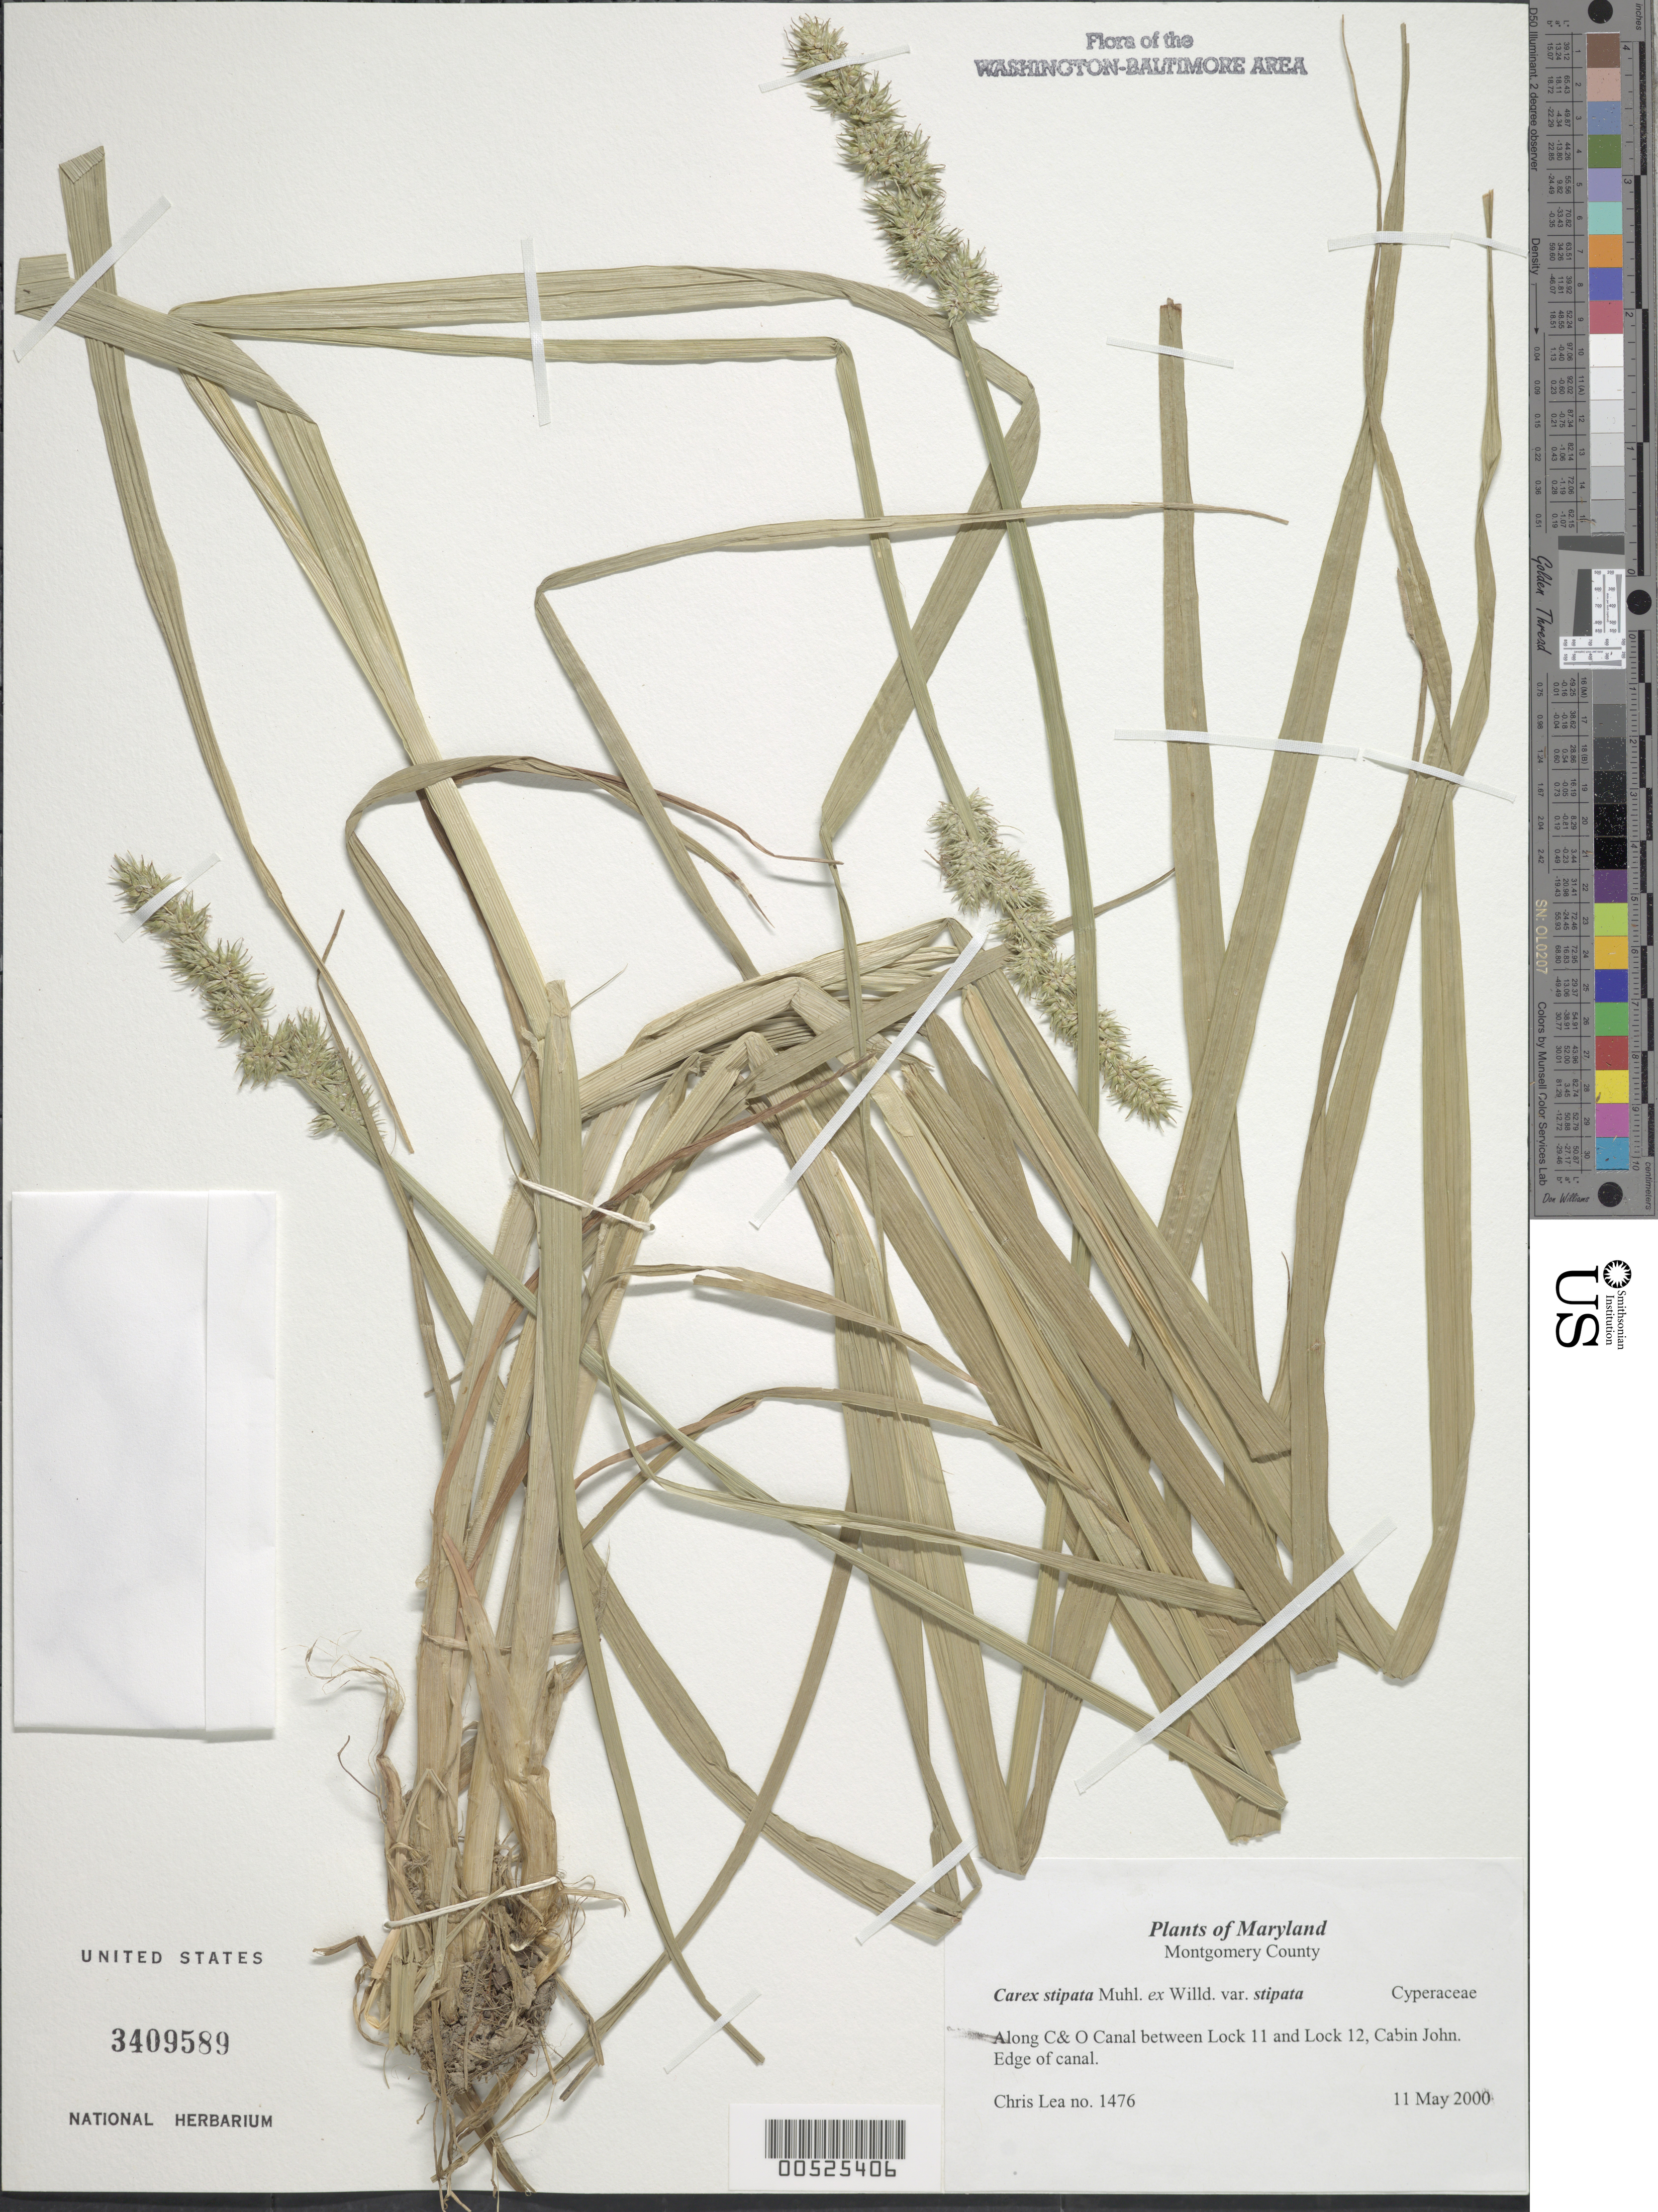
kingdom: Plantae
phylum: Tracheophyta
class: Liliopsida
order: Poales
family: Cyperaceae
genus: Carex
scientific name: Carex stipata var. stipata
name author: Muhl. ex Willd.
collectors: C. Lea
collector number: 1476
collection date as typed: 11 May 2000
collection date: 2000-05-11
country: United States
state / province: Maryland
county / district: Montgomery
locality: Along C&O Canal between Lock 11 and Lock 12, Cabin John.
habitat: Edge of canal.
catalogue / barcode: US 3409589